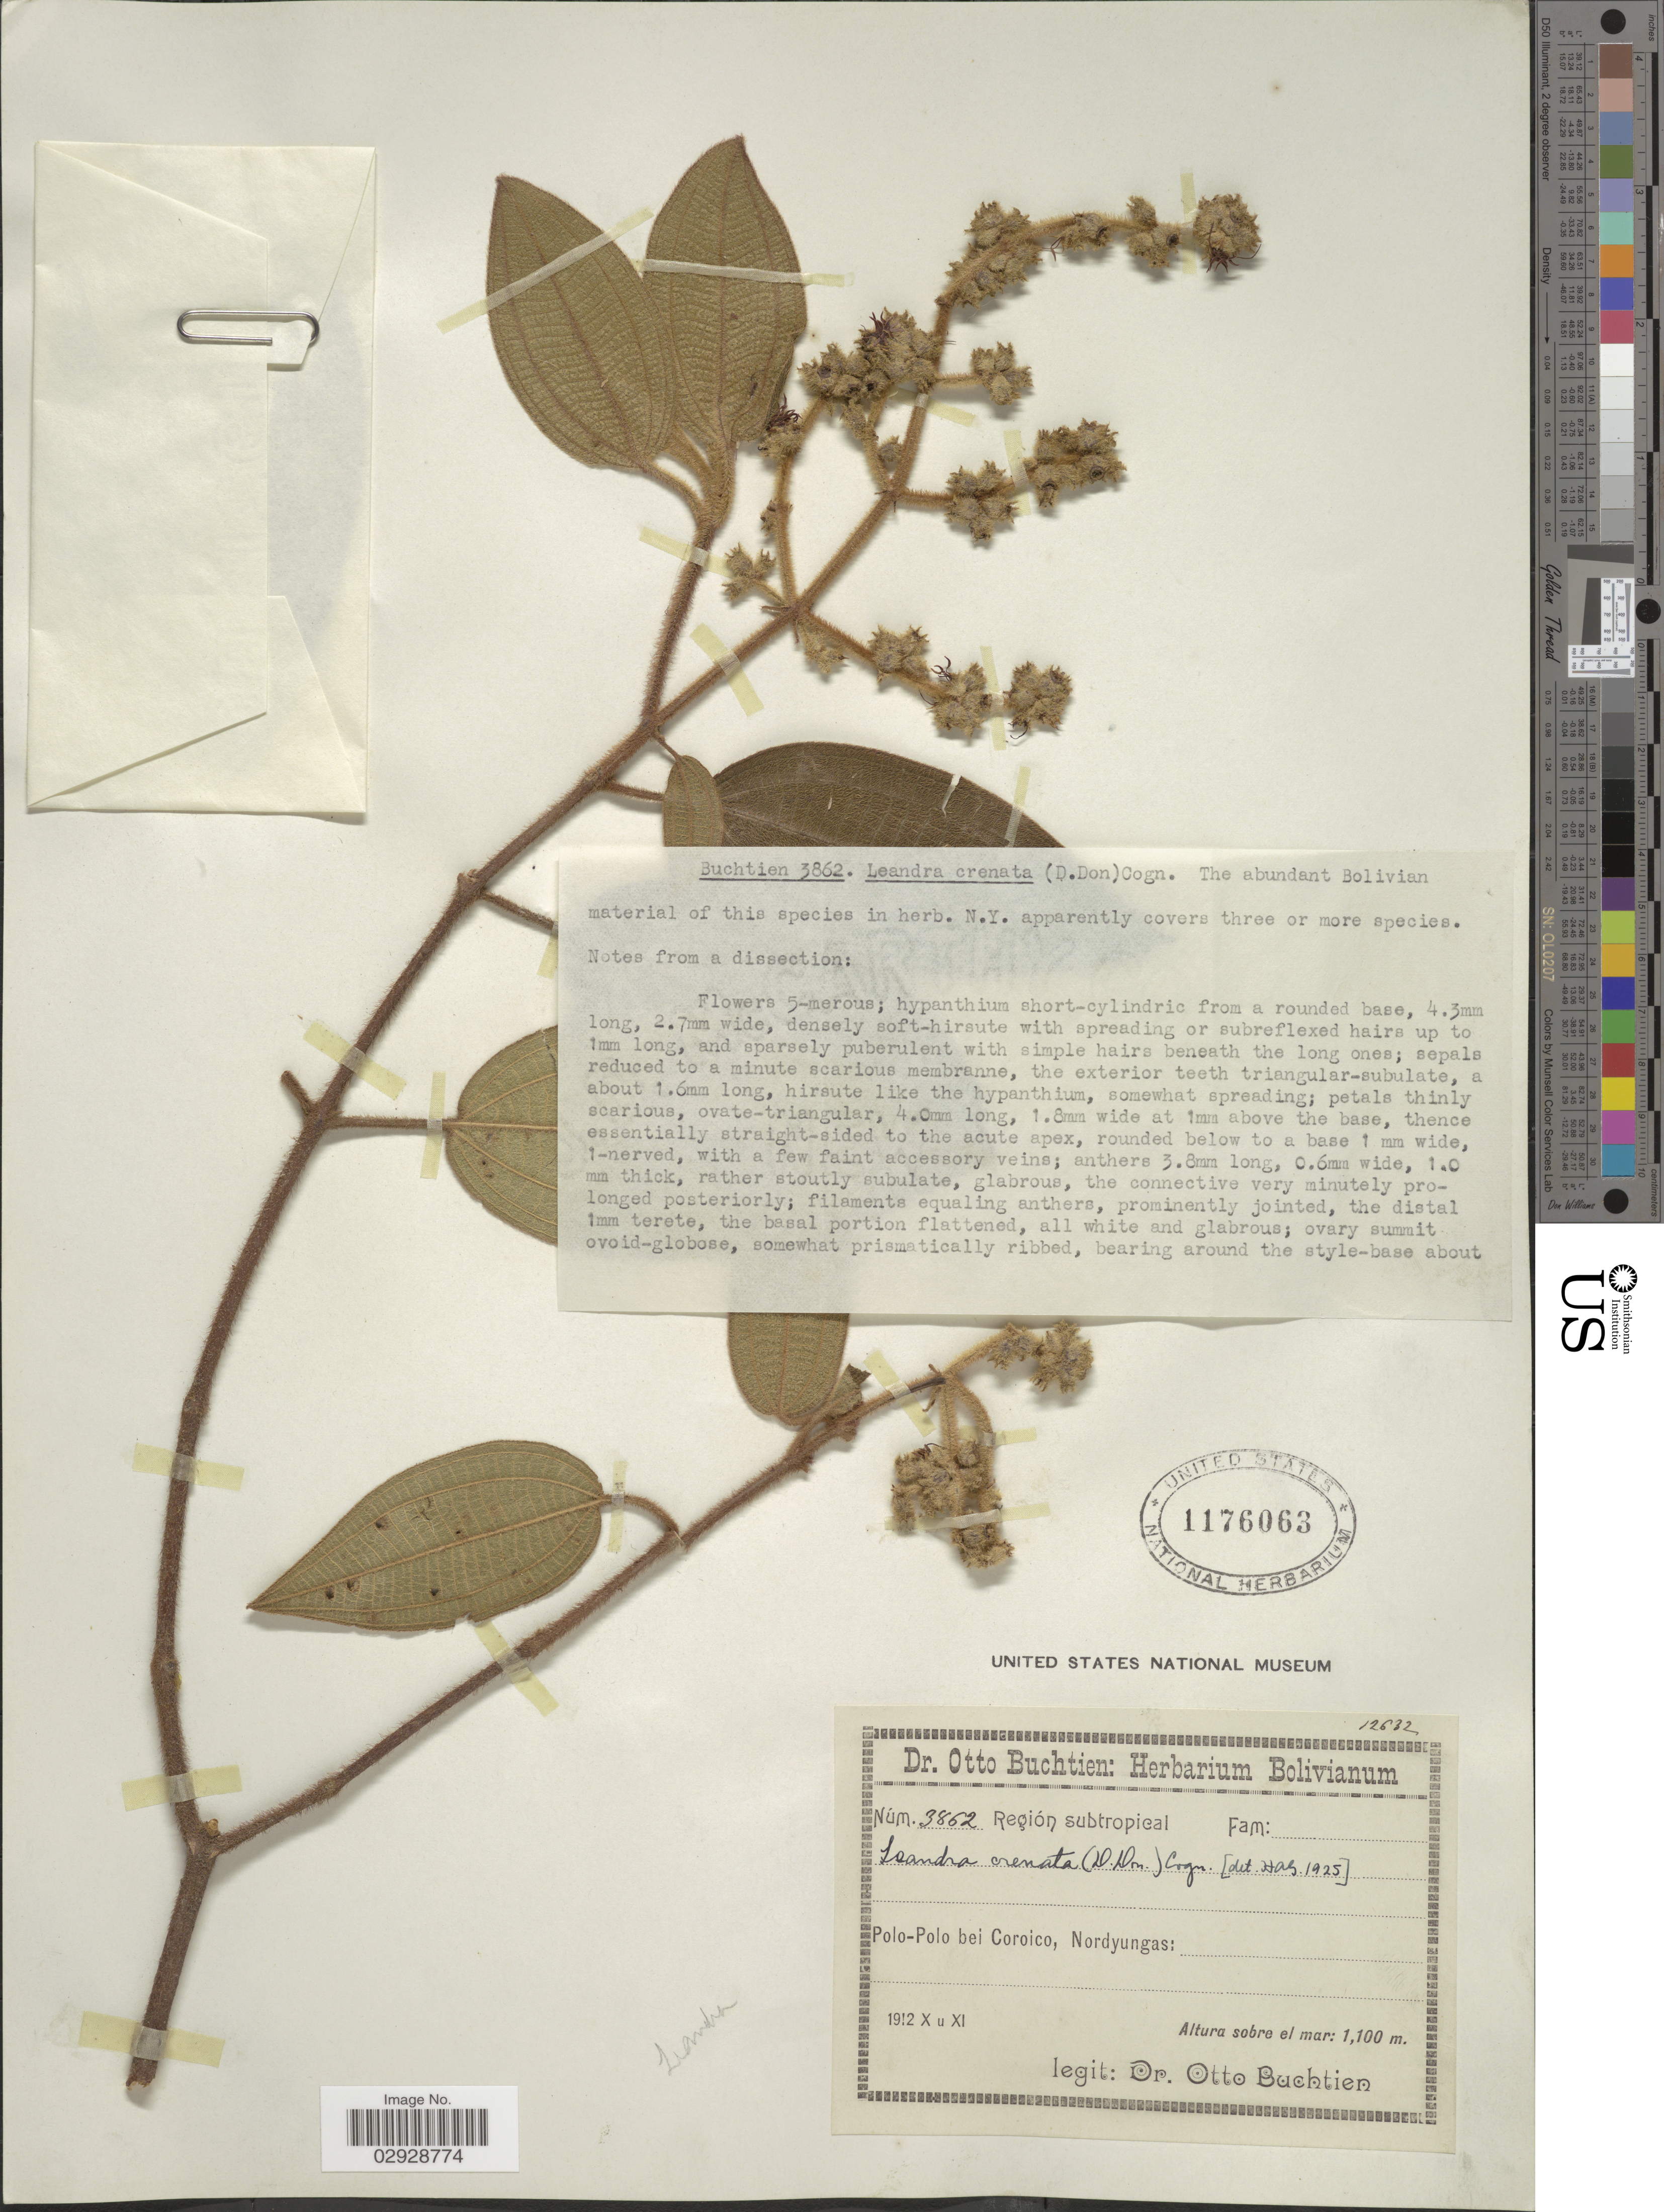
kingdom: Plantae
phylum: Tracheophyta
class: Magnoliopsida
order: Myrtales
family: Melastomataceae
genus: Leandra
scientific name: Leandra crenata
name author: (D. Don) Cogn.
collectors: O. Buchtien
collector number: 3862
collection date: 1912-10/1912-11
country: Bolivia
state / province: La Paz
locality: Polo-Polo bei Coroico, Nordyungas.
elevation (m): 1100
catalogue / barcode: US 1176063